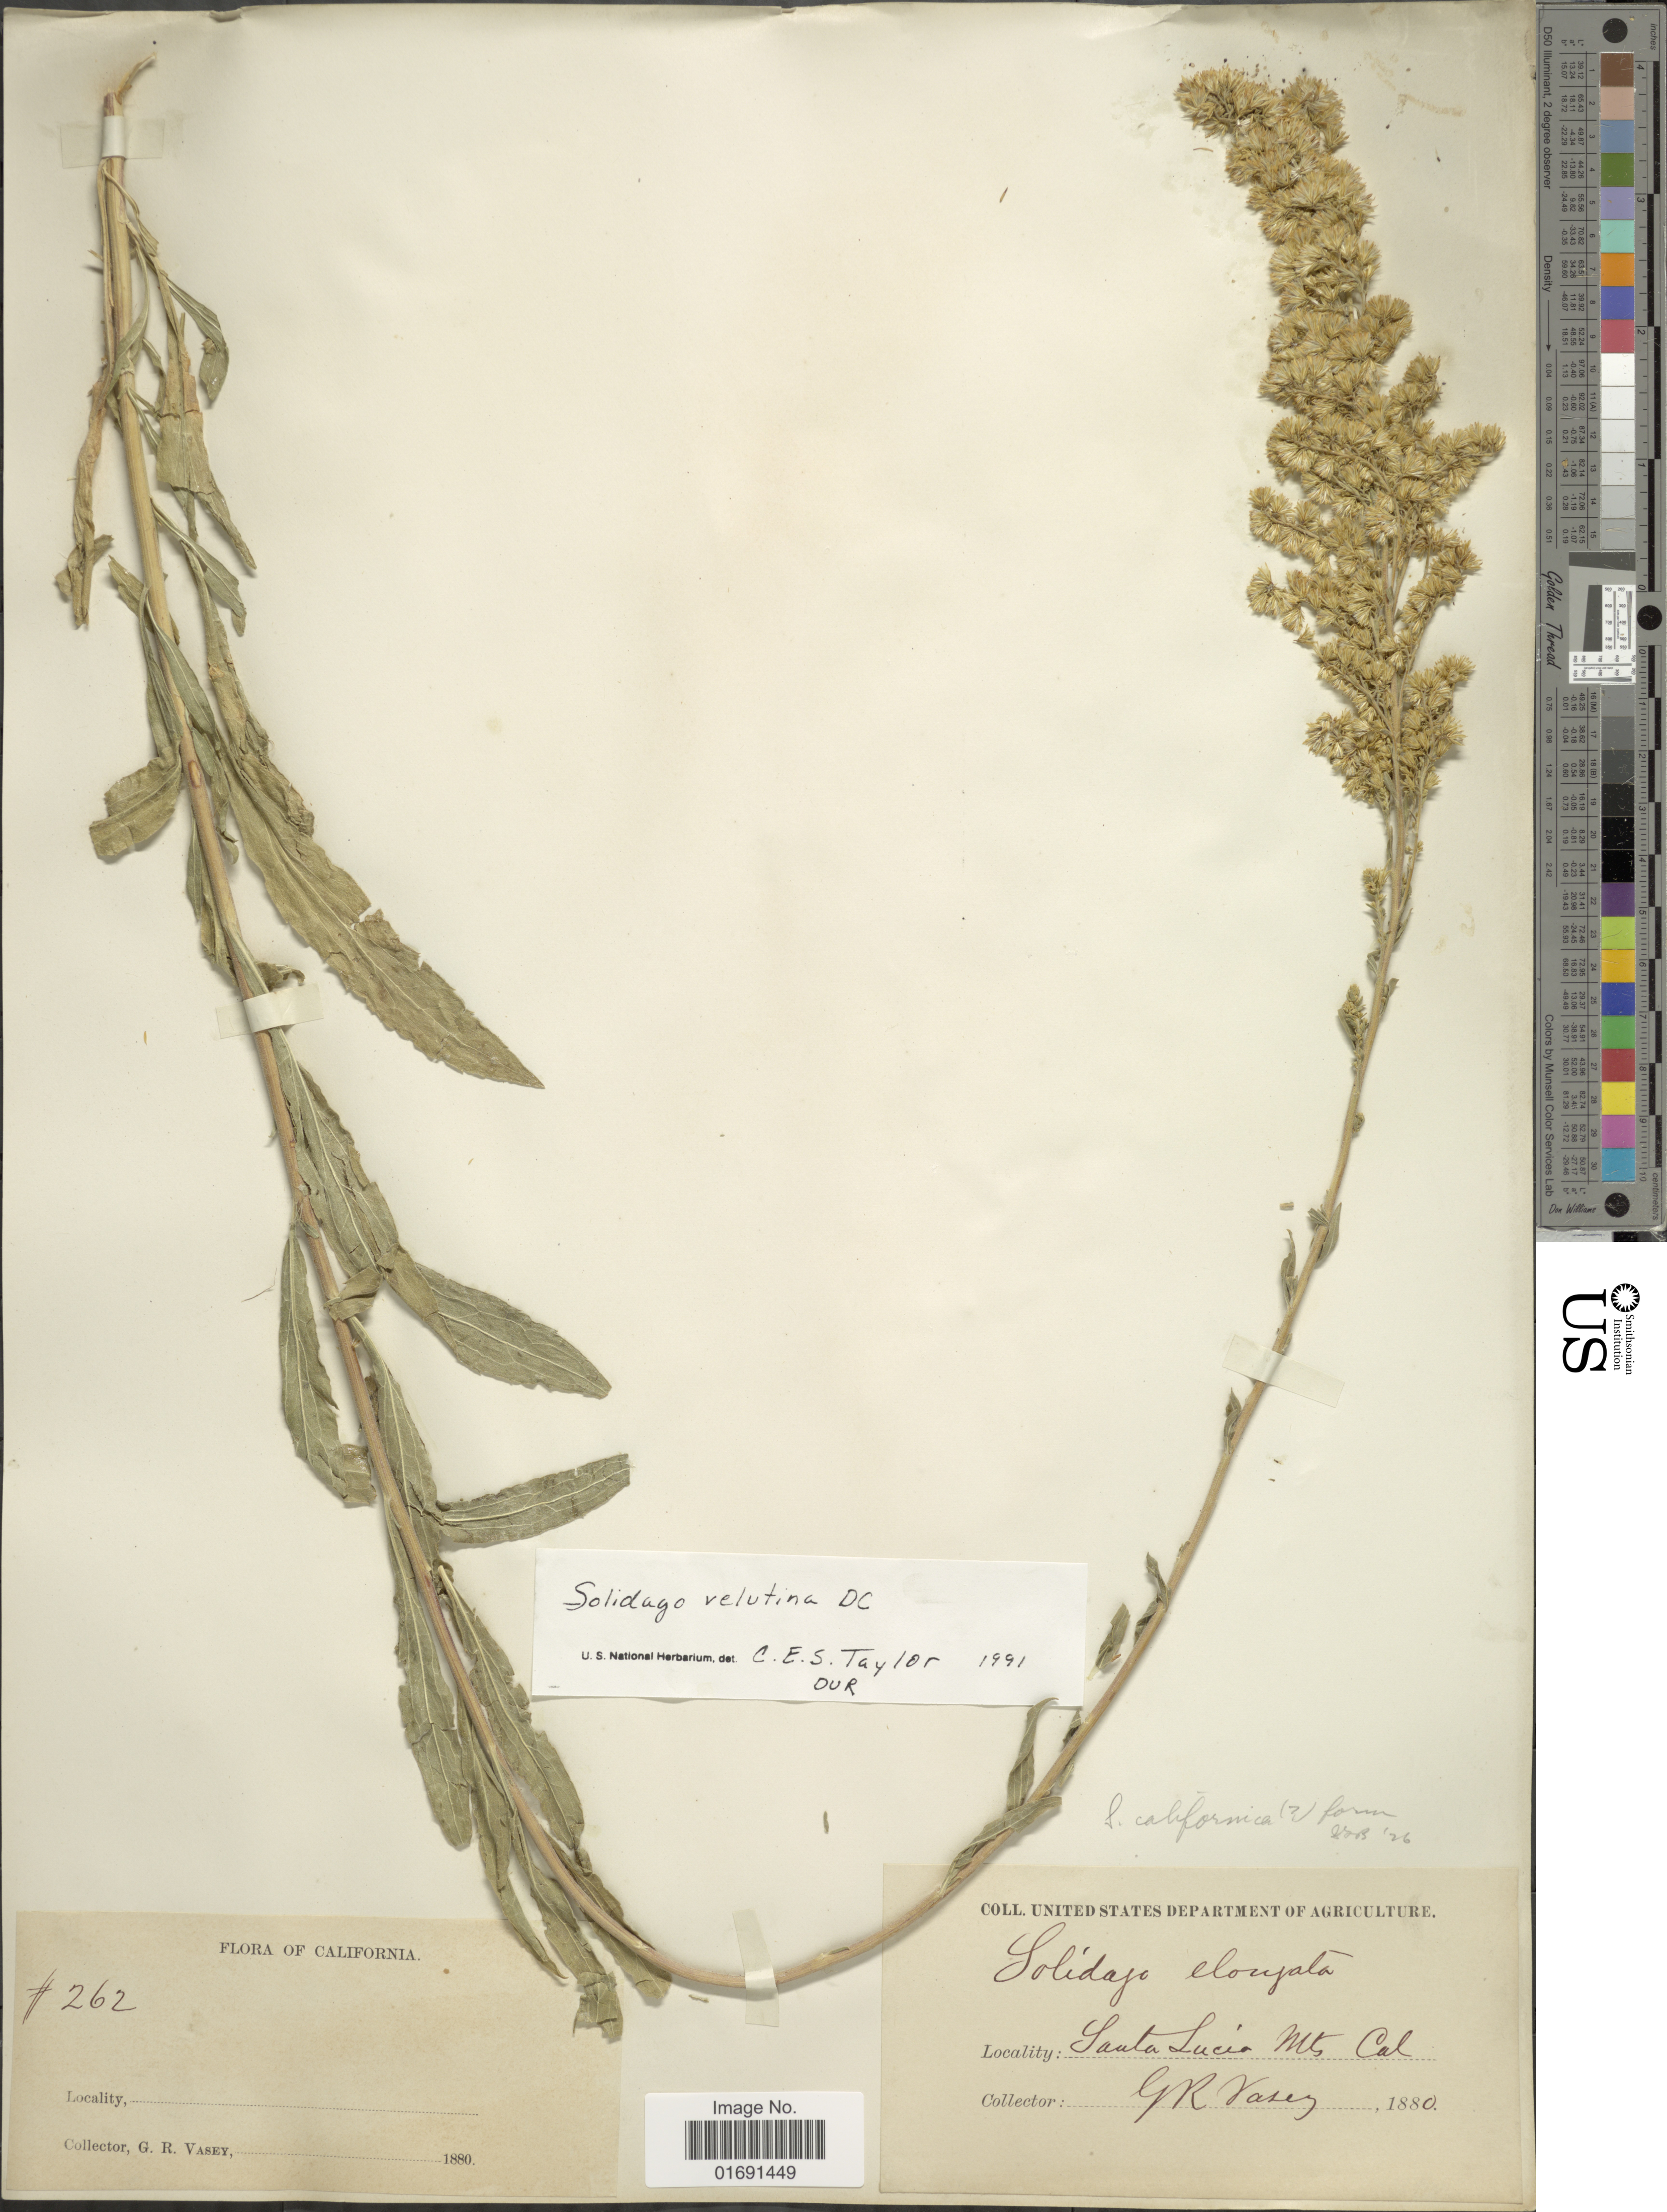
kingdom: Plantae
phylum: Tracheophyta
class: Magnoliopsida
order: Asterales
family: Asteraceae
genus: Solidago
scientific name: Solidago velutina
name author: DC.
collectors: G. R. Vasey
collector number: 262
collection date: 1880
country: United States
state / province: California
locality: Santa Lucia Mts., Cal.